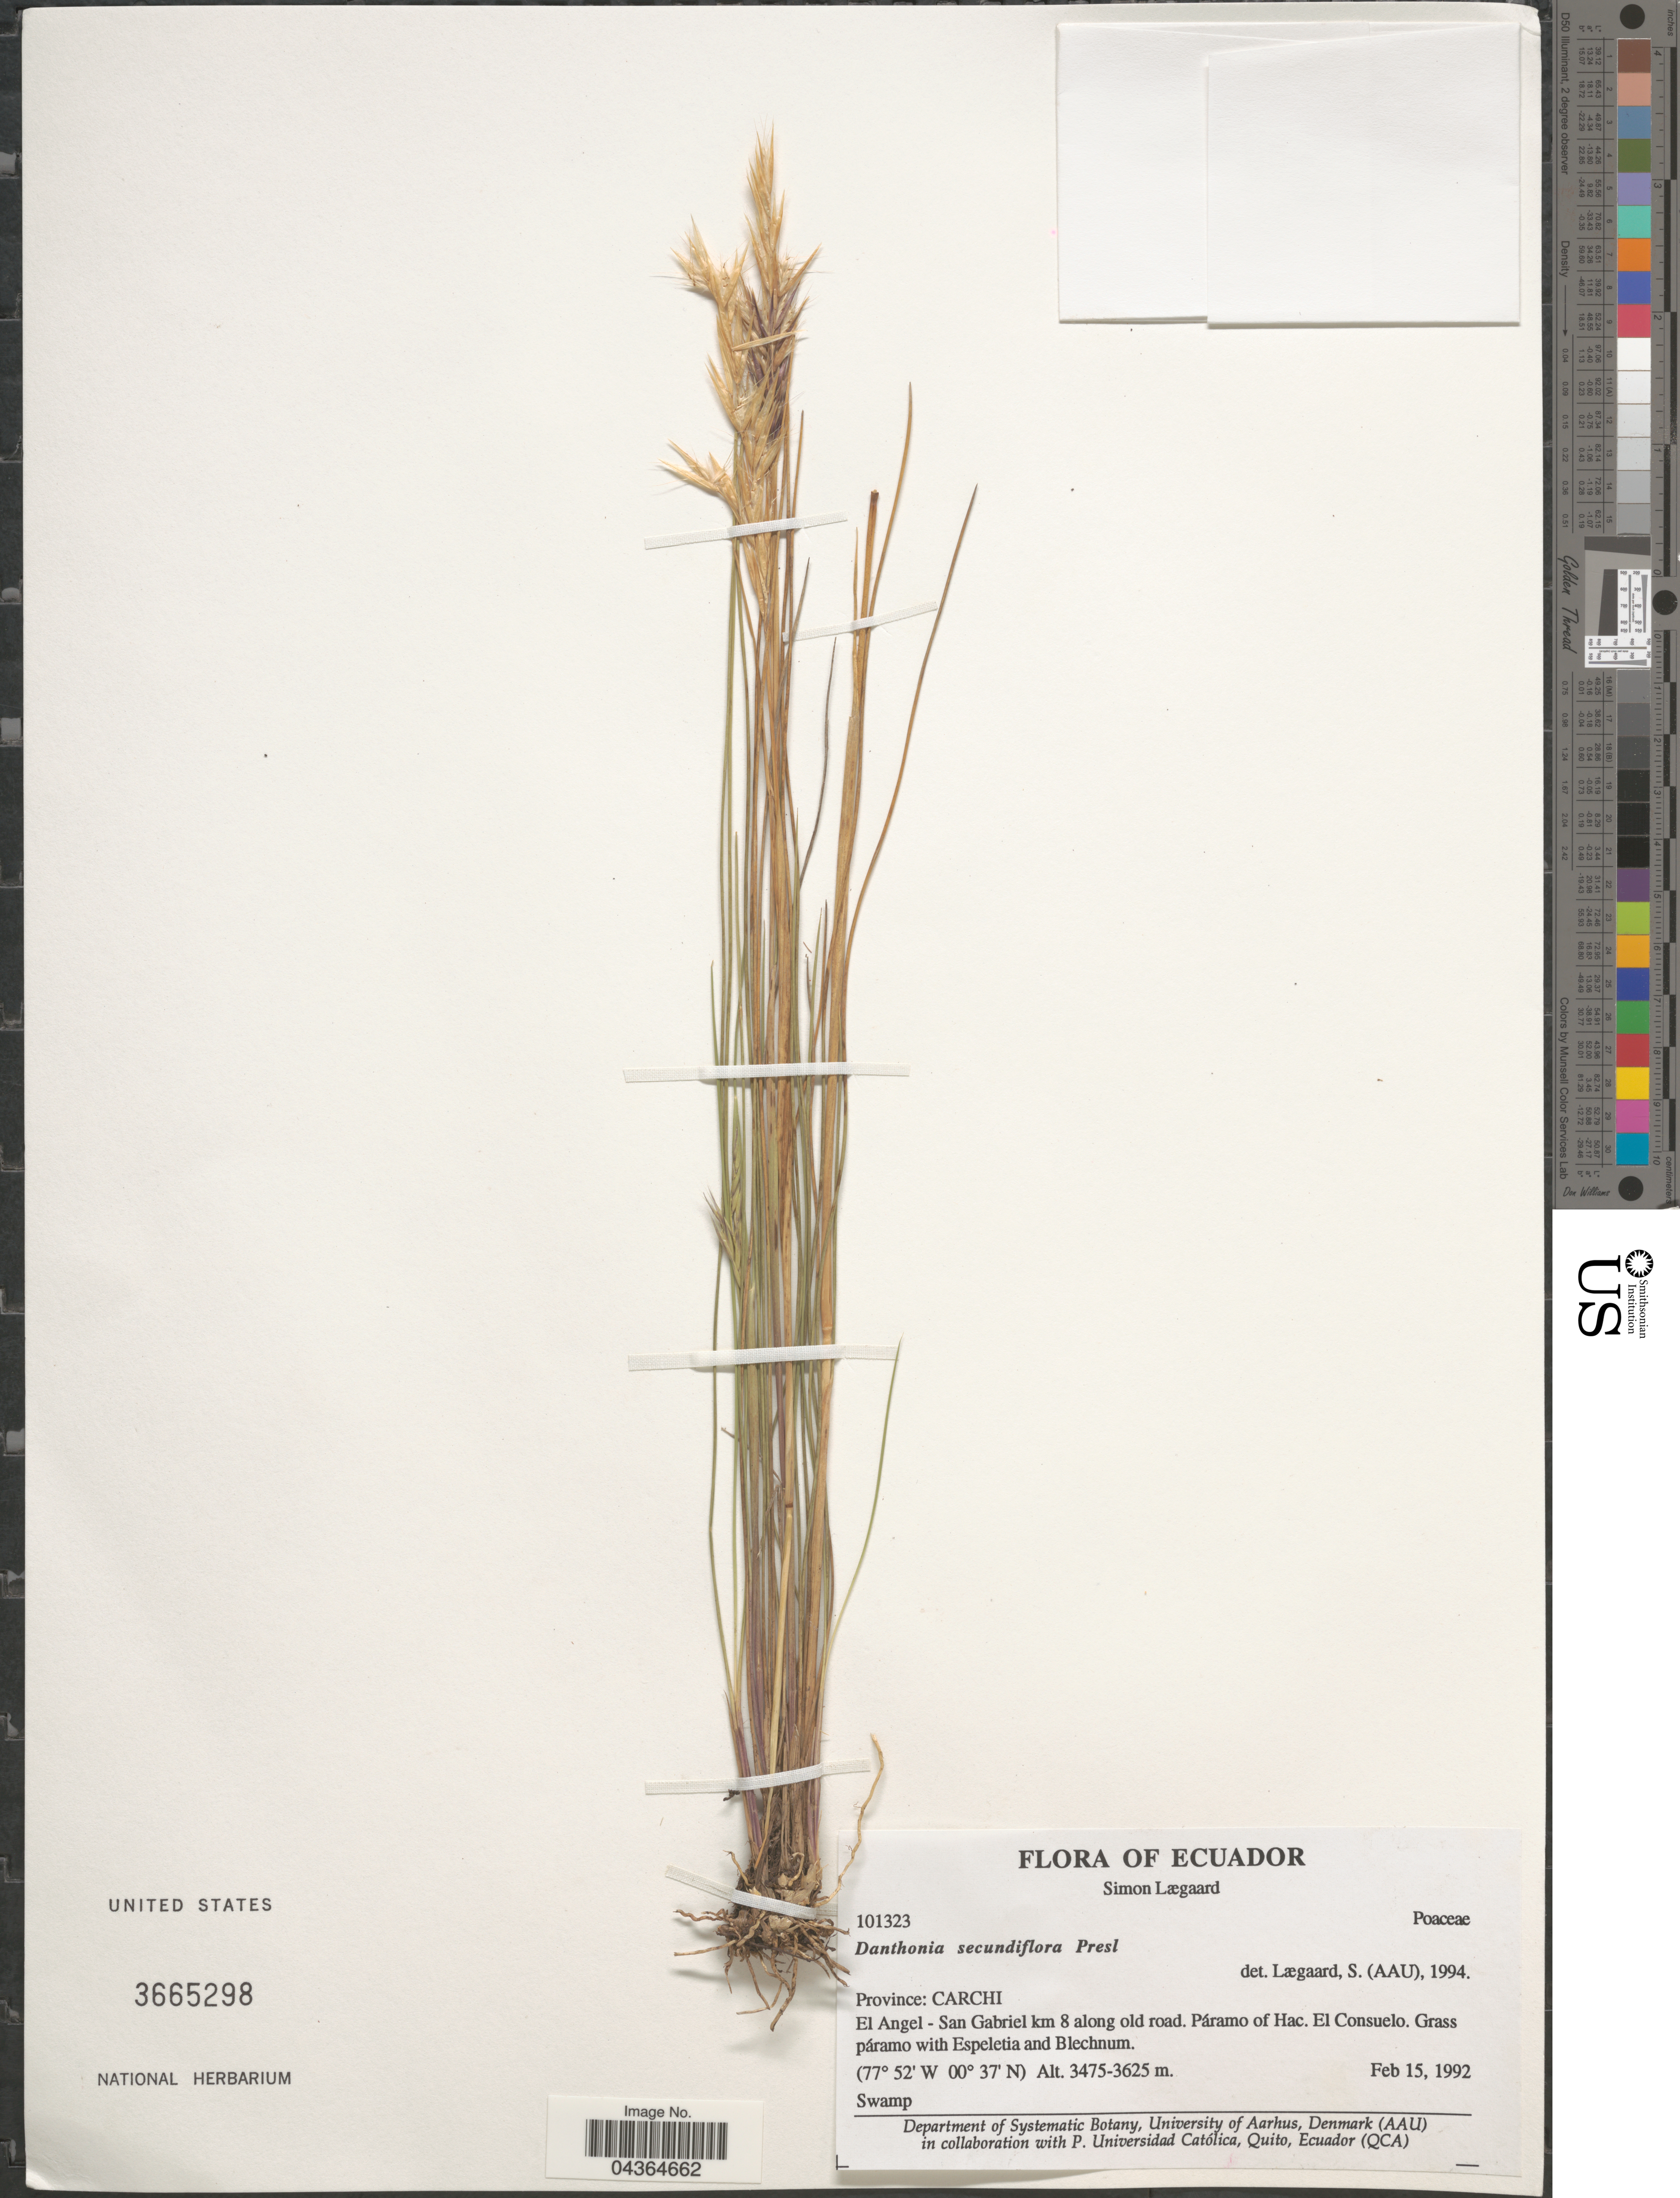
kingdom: Plantae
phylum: Tracheophyta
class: Liliopsida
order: Poales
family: Poaceae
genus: Danthonia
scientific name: Danthonia secundiflora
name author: J. Presl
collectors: S. Lægaard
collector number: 101323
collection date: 1992-02-15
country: Ecuador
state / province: Carchi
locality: El Angel - San Gabriel km 8 along old road. Páramo of Hac. El Consuelo.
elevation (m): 3475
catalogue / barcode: US 3665298